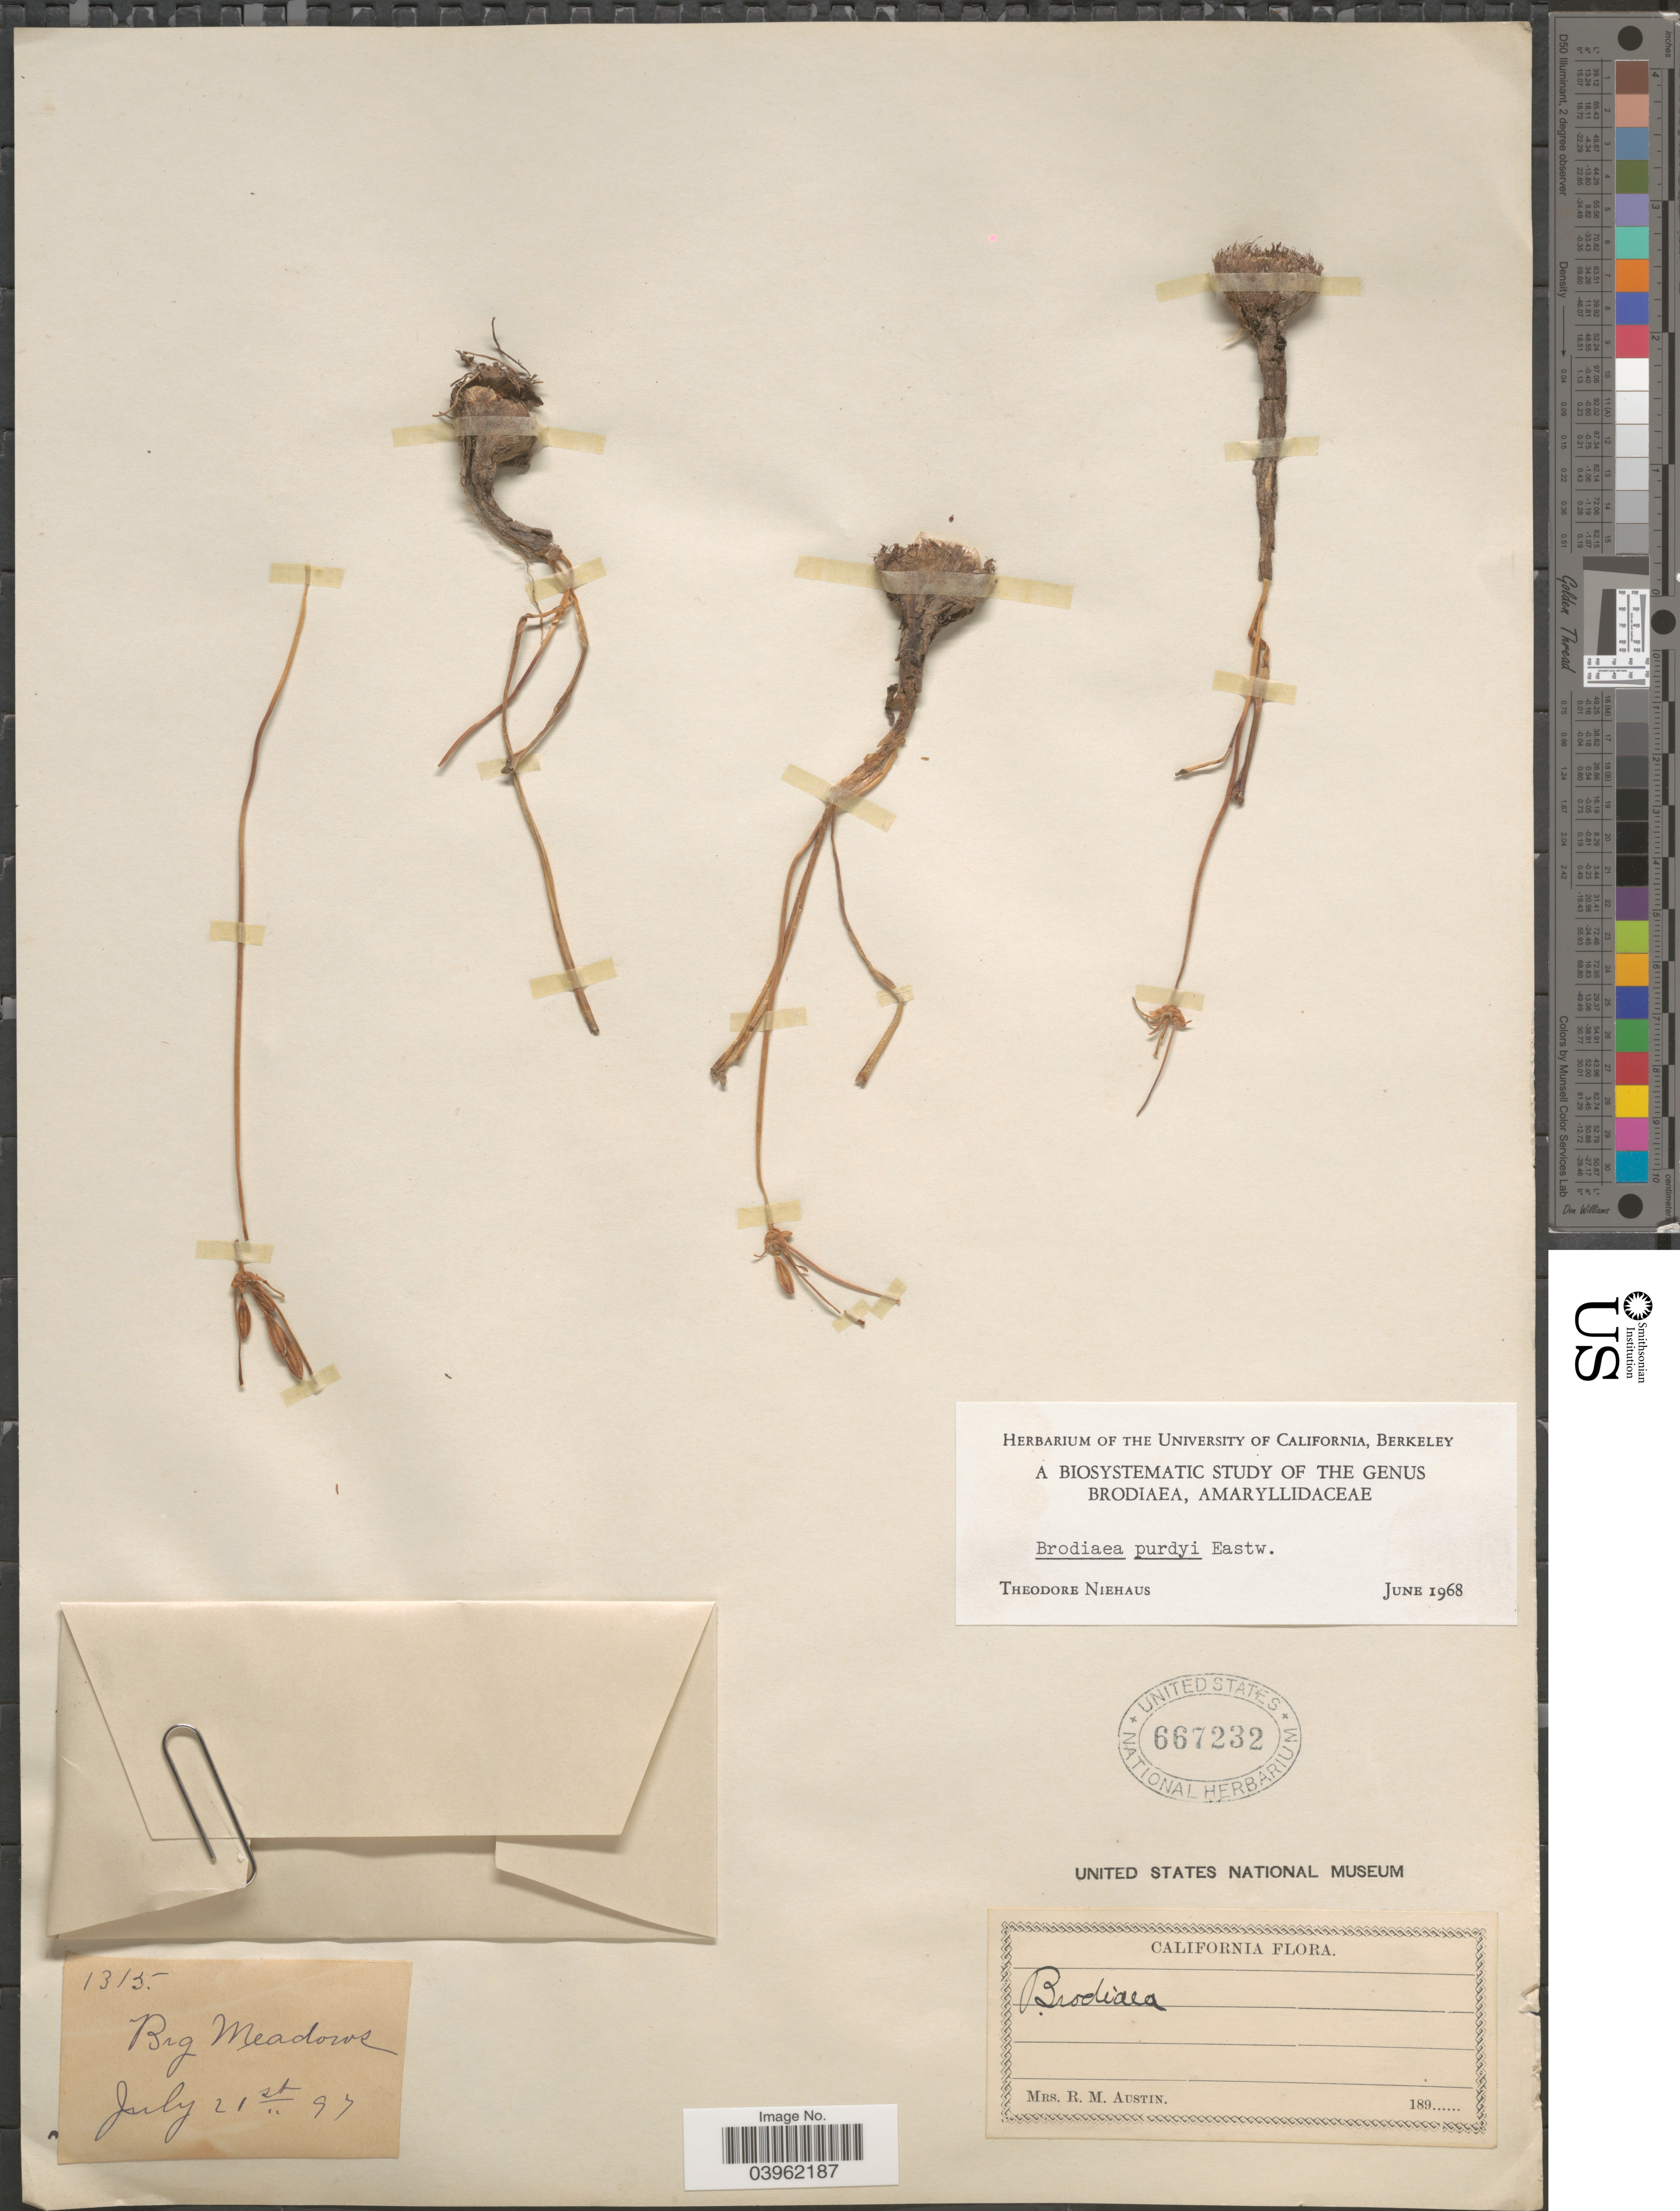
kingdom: Plantae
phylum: Tracheophyta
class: Liliopsida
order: Asparagales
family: Asparagaceae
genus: Brodiaea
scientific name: Brodiaea purdyi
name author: Eastw.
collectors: R. Austin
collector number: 1315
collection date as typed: Transcribed d/m/y: 21/7/97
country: United States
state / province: California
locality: Big Meadows.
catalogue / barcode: US 667232